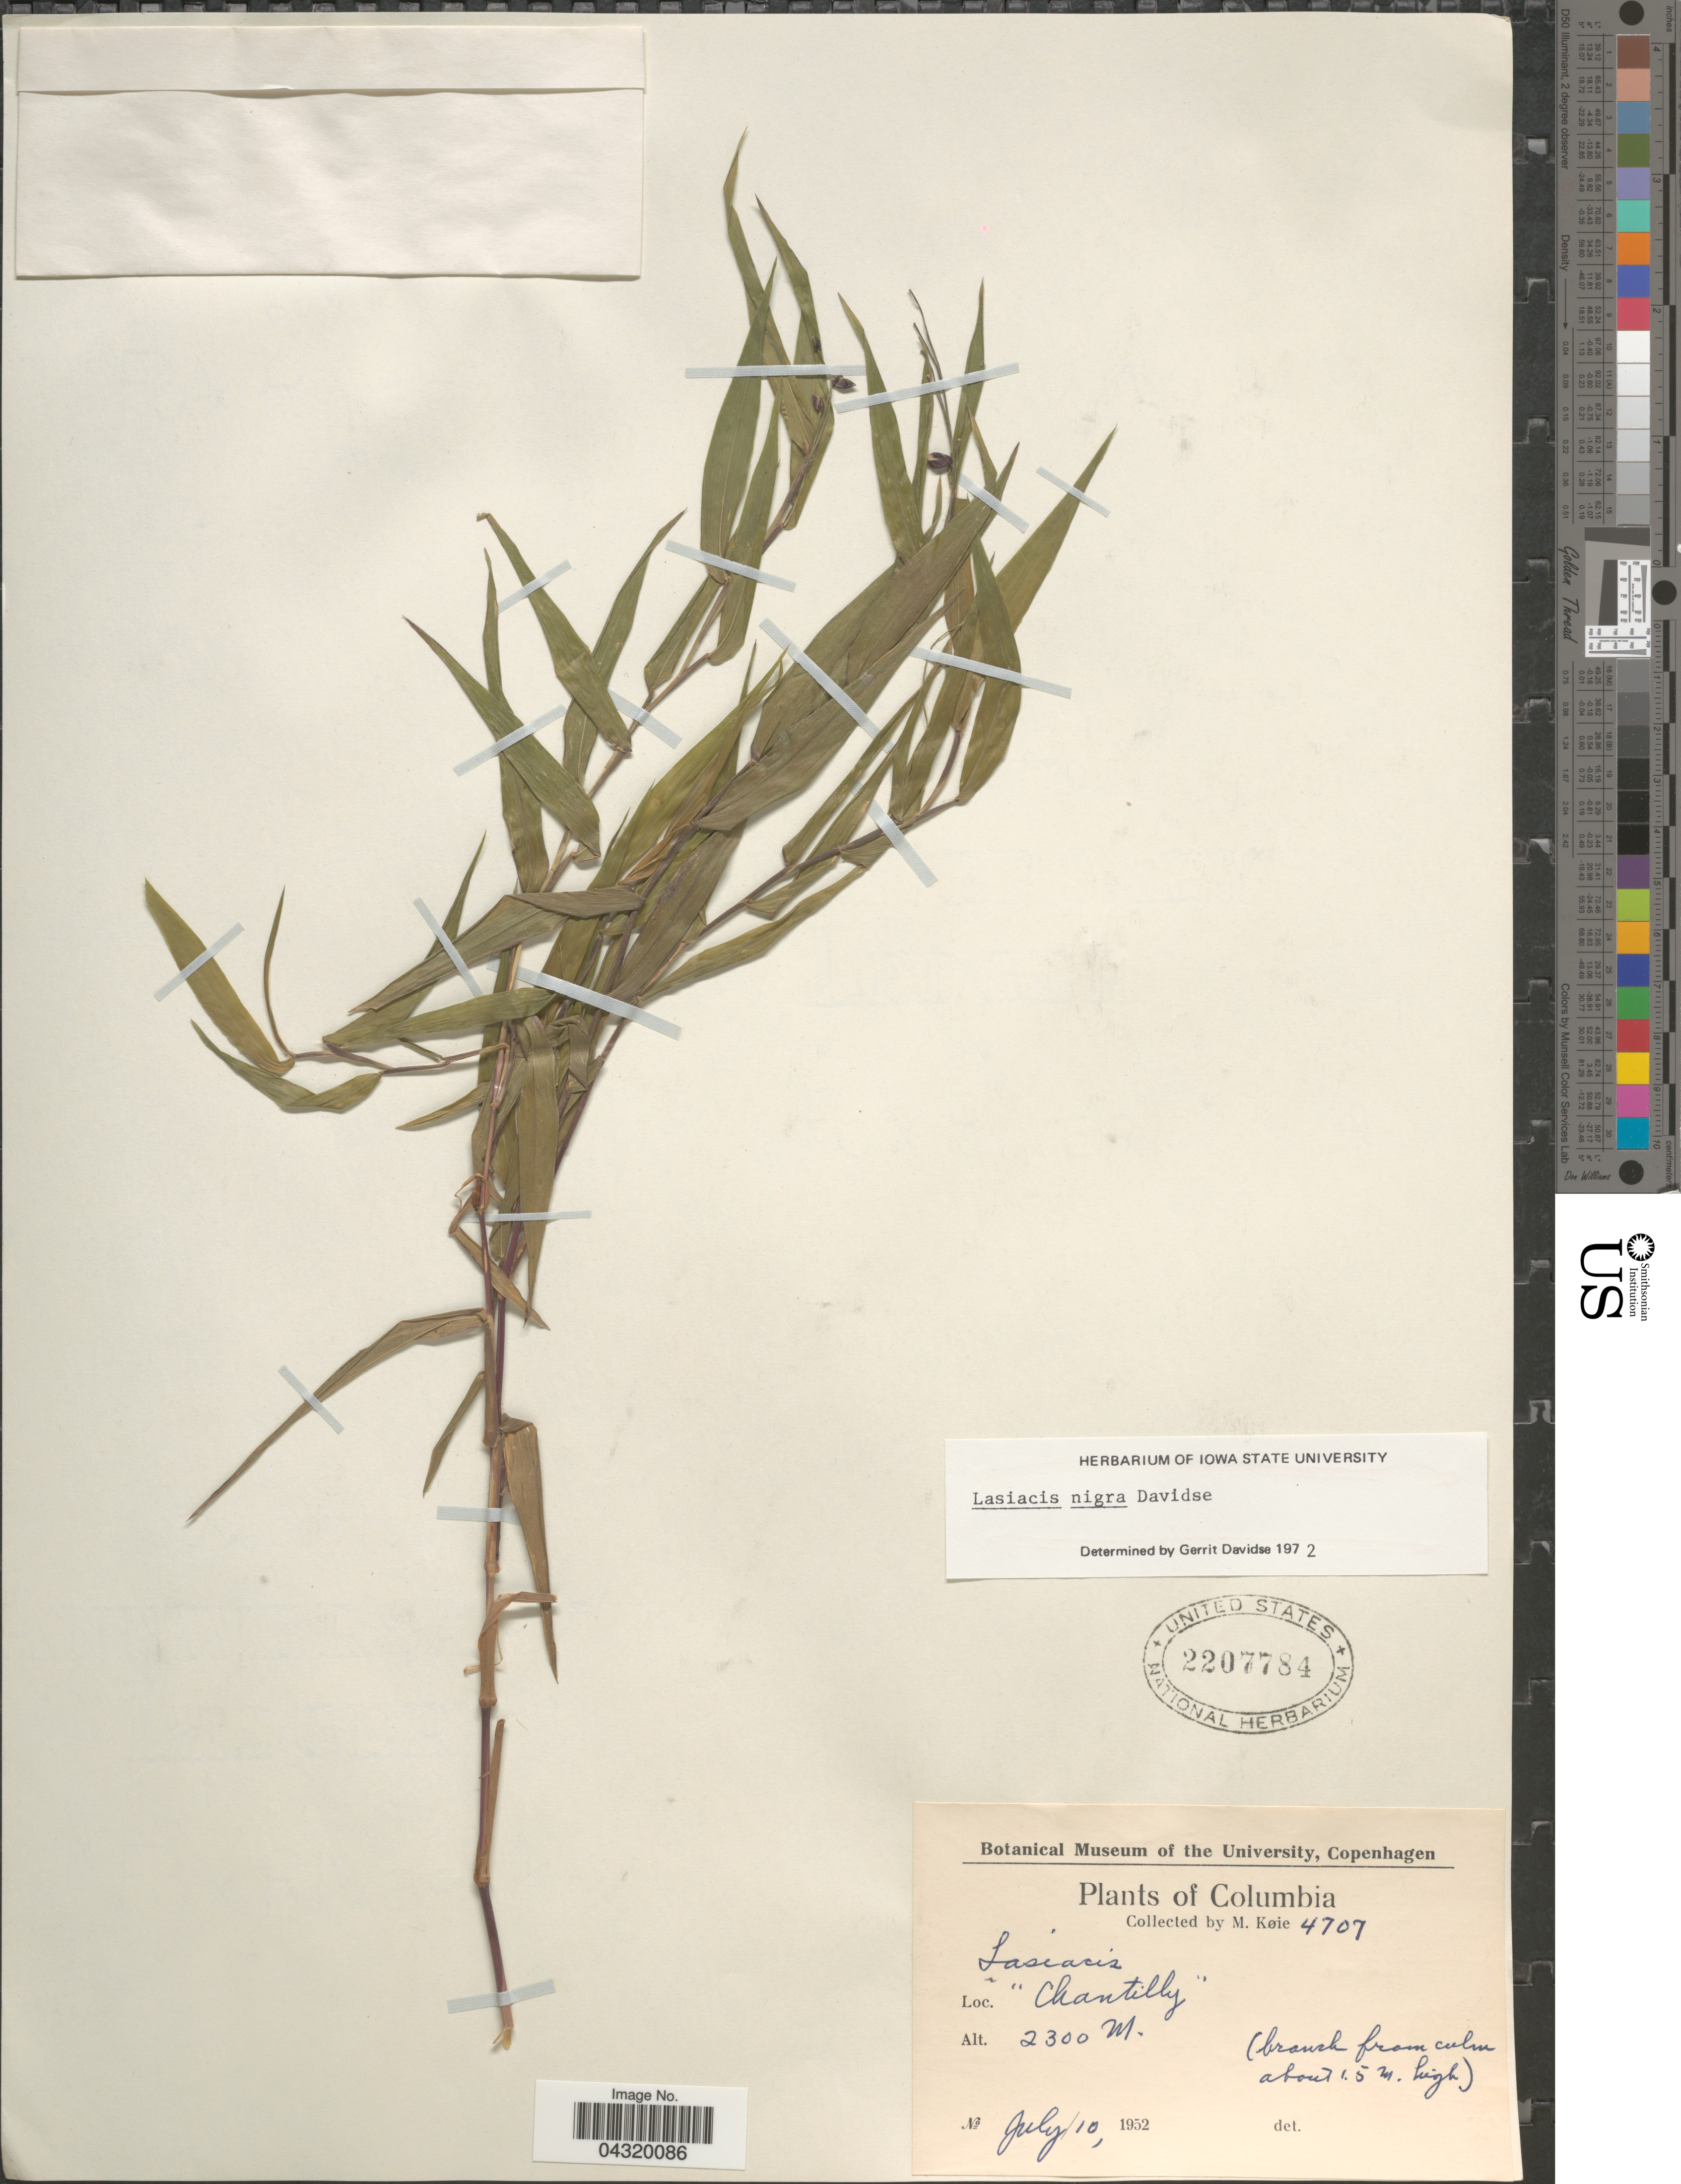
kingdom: Plantae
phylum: Tracheophyta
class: Liliopsida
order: Poales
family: Poaceae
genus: Lasiacis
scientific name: Lasiacis nigra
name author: Davidse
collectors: M. Köie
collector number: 4707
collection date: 1952-07-10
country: Colombia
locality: Columbia. "Chantilly".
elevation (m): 2300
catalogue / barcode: US 2207784